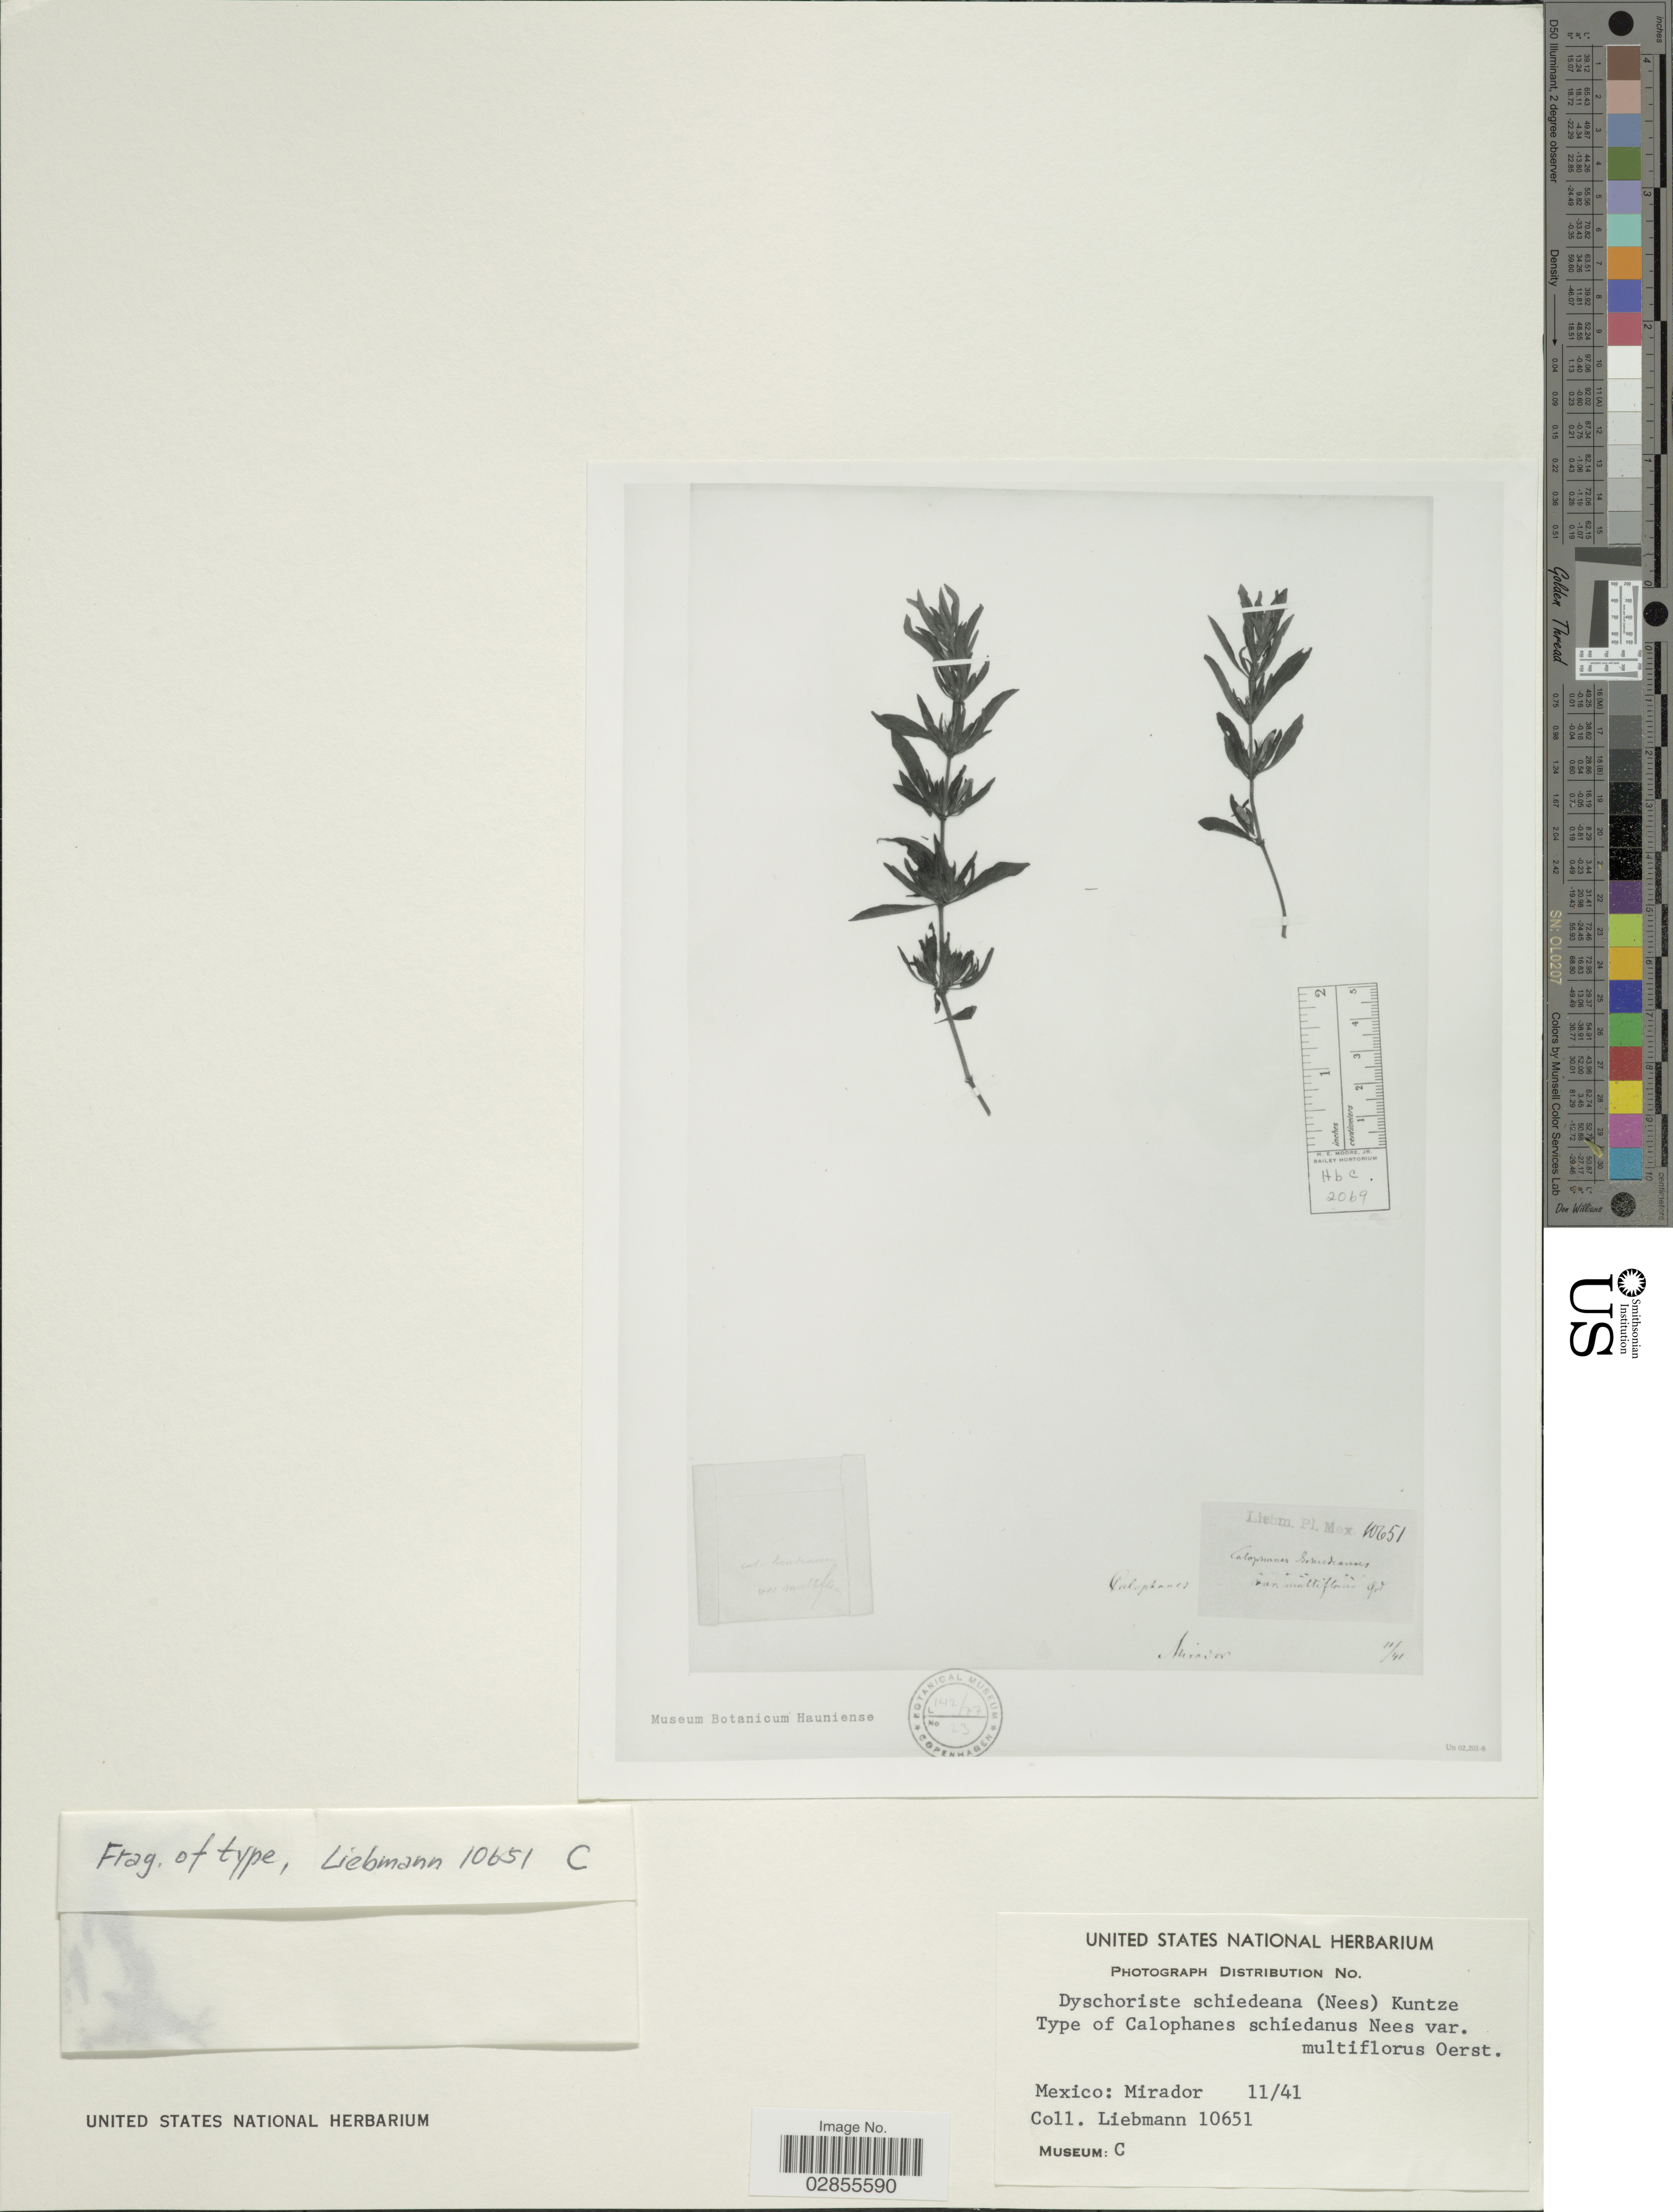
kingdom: Plantae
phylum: Tracheophyta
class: Magnoliopsida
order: Lamiales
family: Acanthaceae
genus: Dyschoriste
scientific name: Dyschoriste schiedeana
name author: (Nees) Kuntze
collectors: Liebmann, --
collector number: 10651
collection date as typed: Transcribed d/m/y: /11/41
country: Mexico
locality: Mirador 11/41.